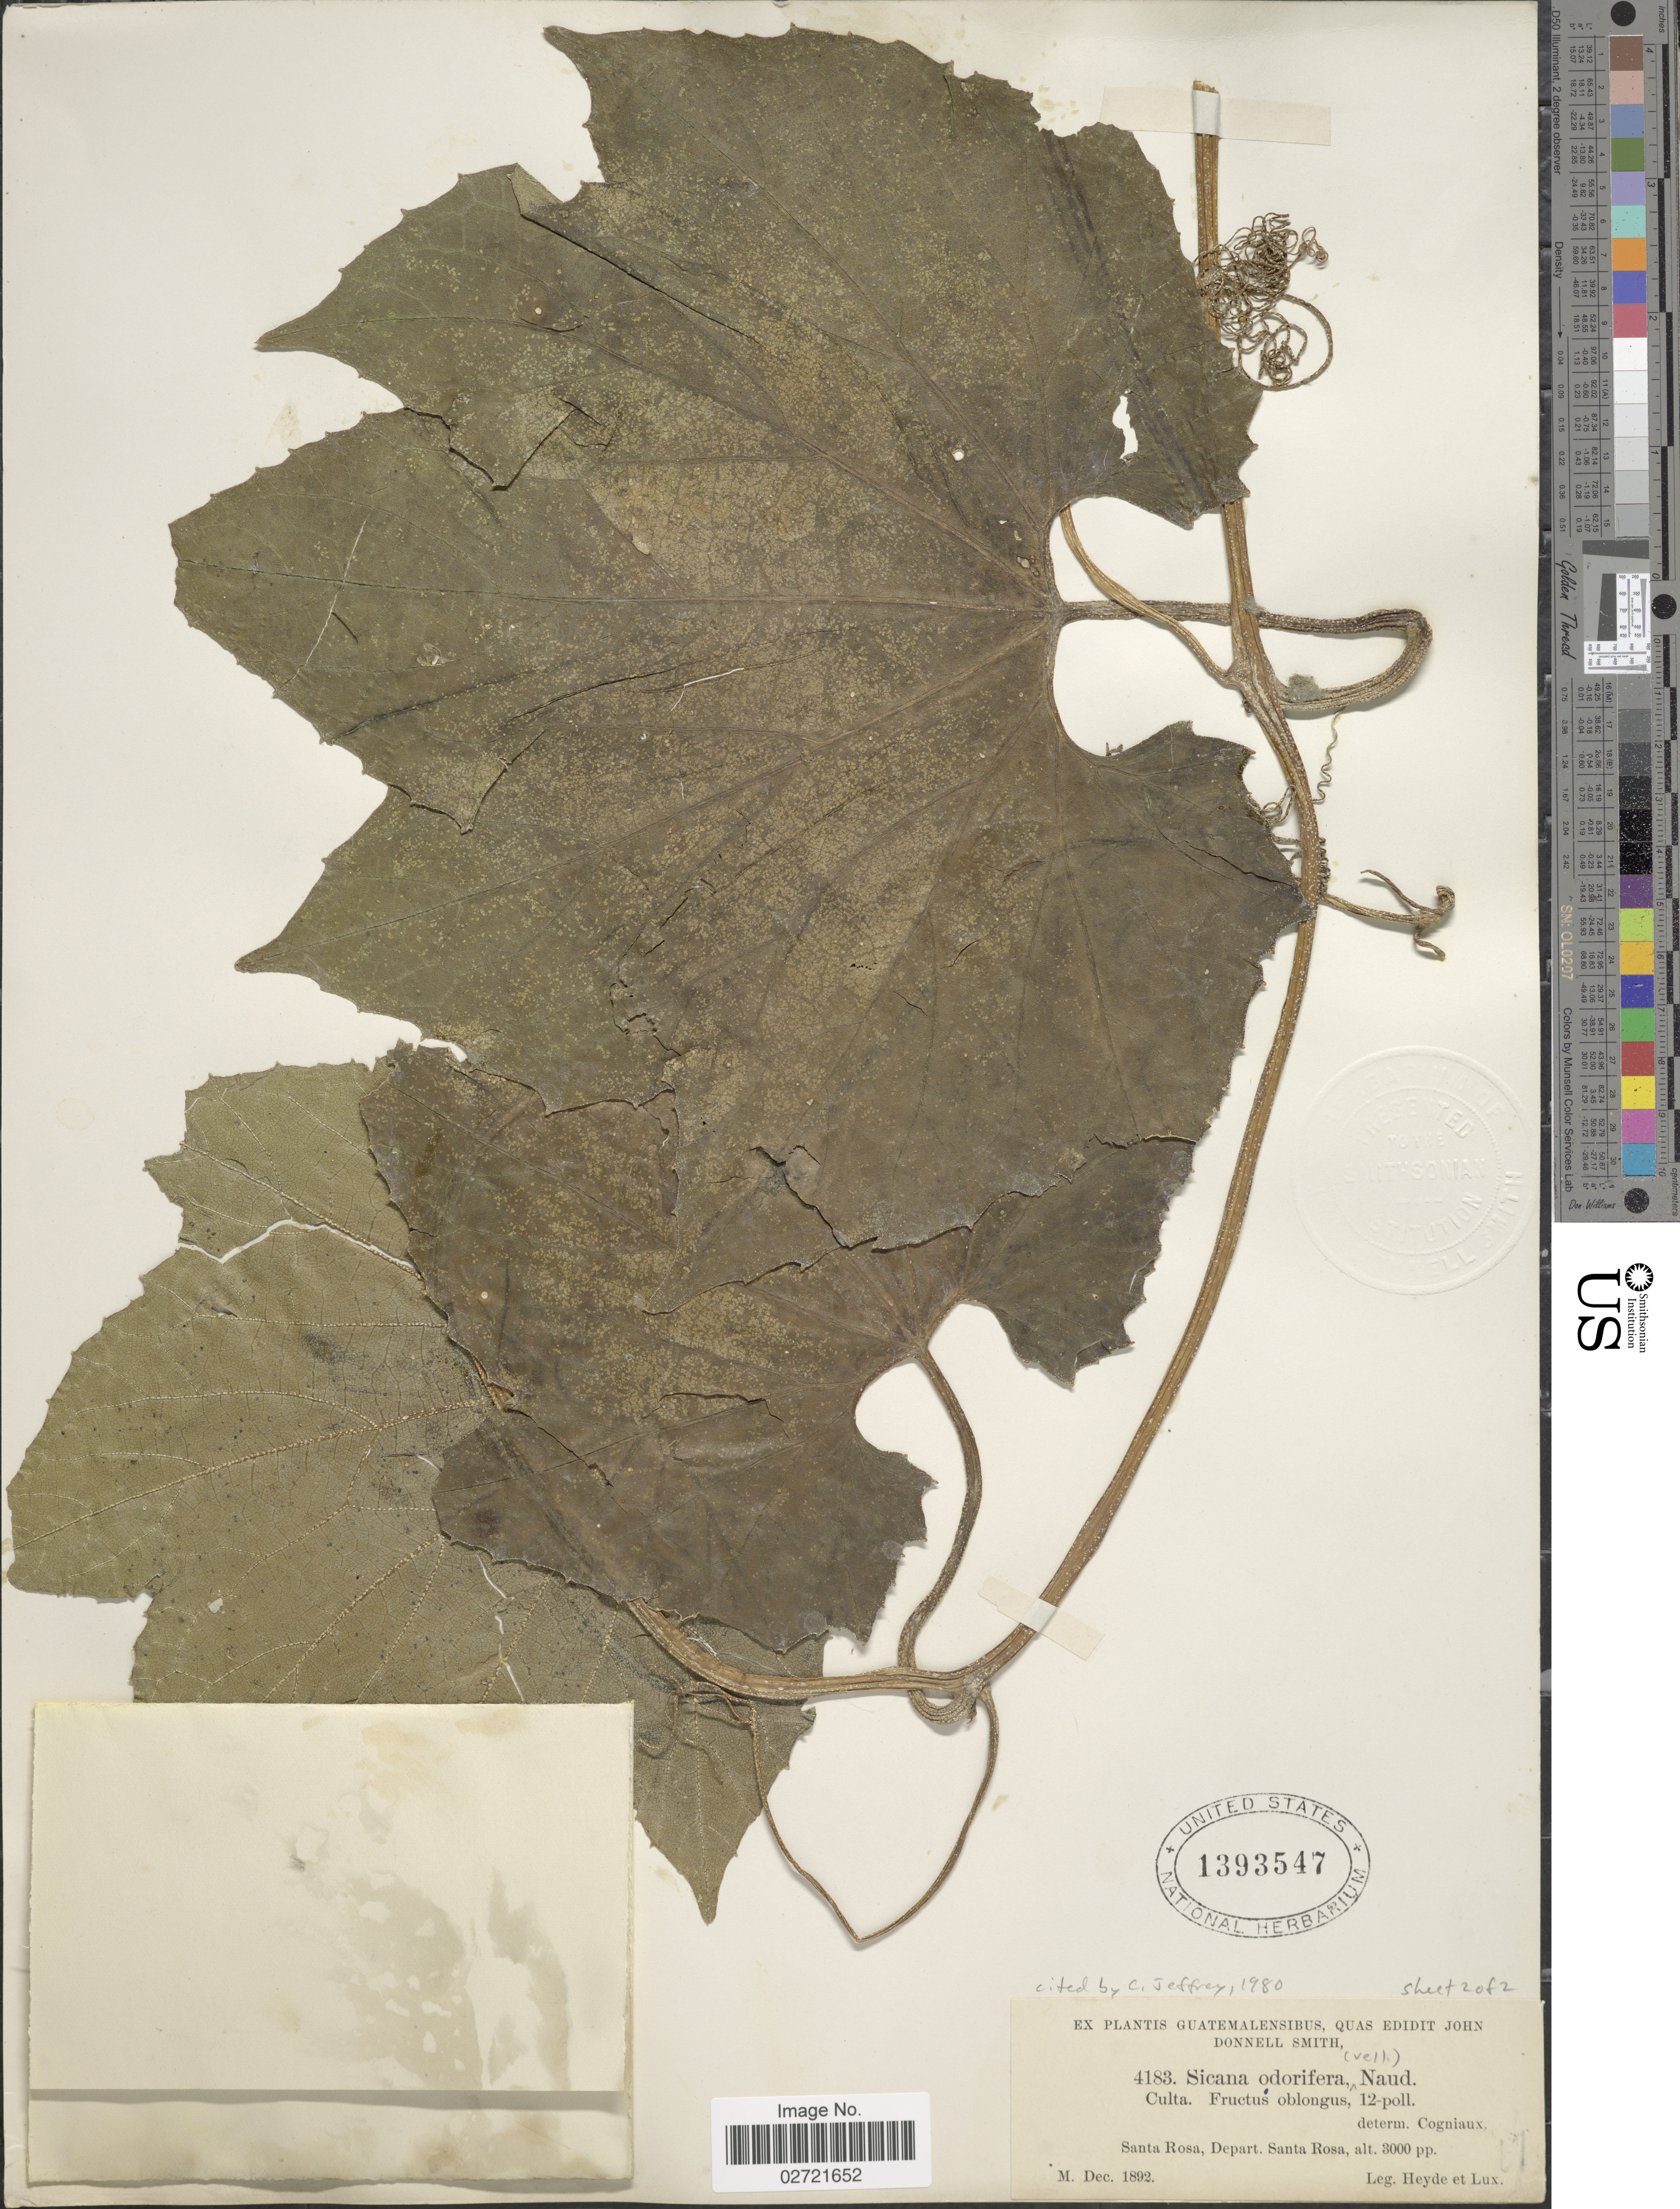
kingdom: Plantae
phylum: Tracheophyta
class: Magnoliopsida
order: Cucurbitales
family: Cucurbitaceae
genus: Sicana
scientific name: Sicana odorifera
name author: (Vell.) Naudin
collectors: Heyde & Lux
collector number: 4183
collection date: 1892-12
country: Guatemala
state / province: Santa Rosa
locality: Santa Rosa, Depart. Santa Rosa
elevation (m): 914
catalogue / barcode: US 1393547